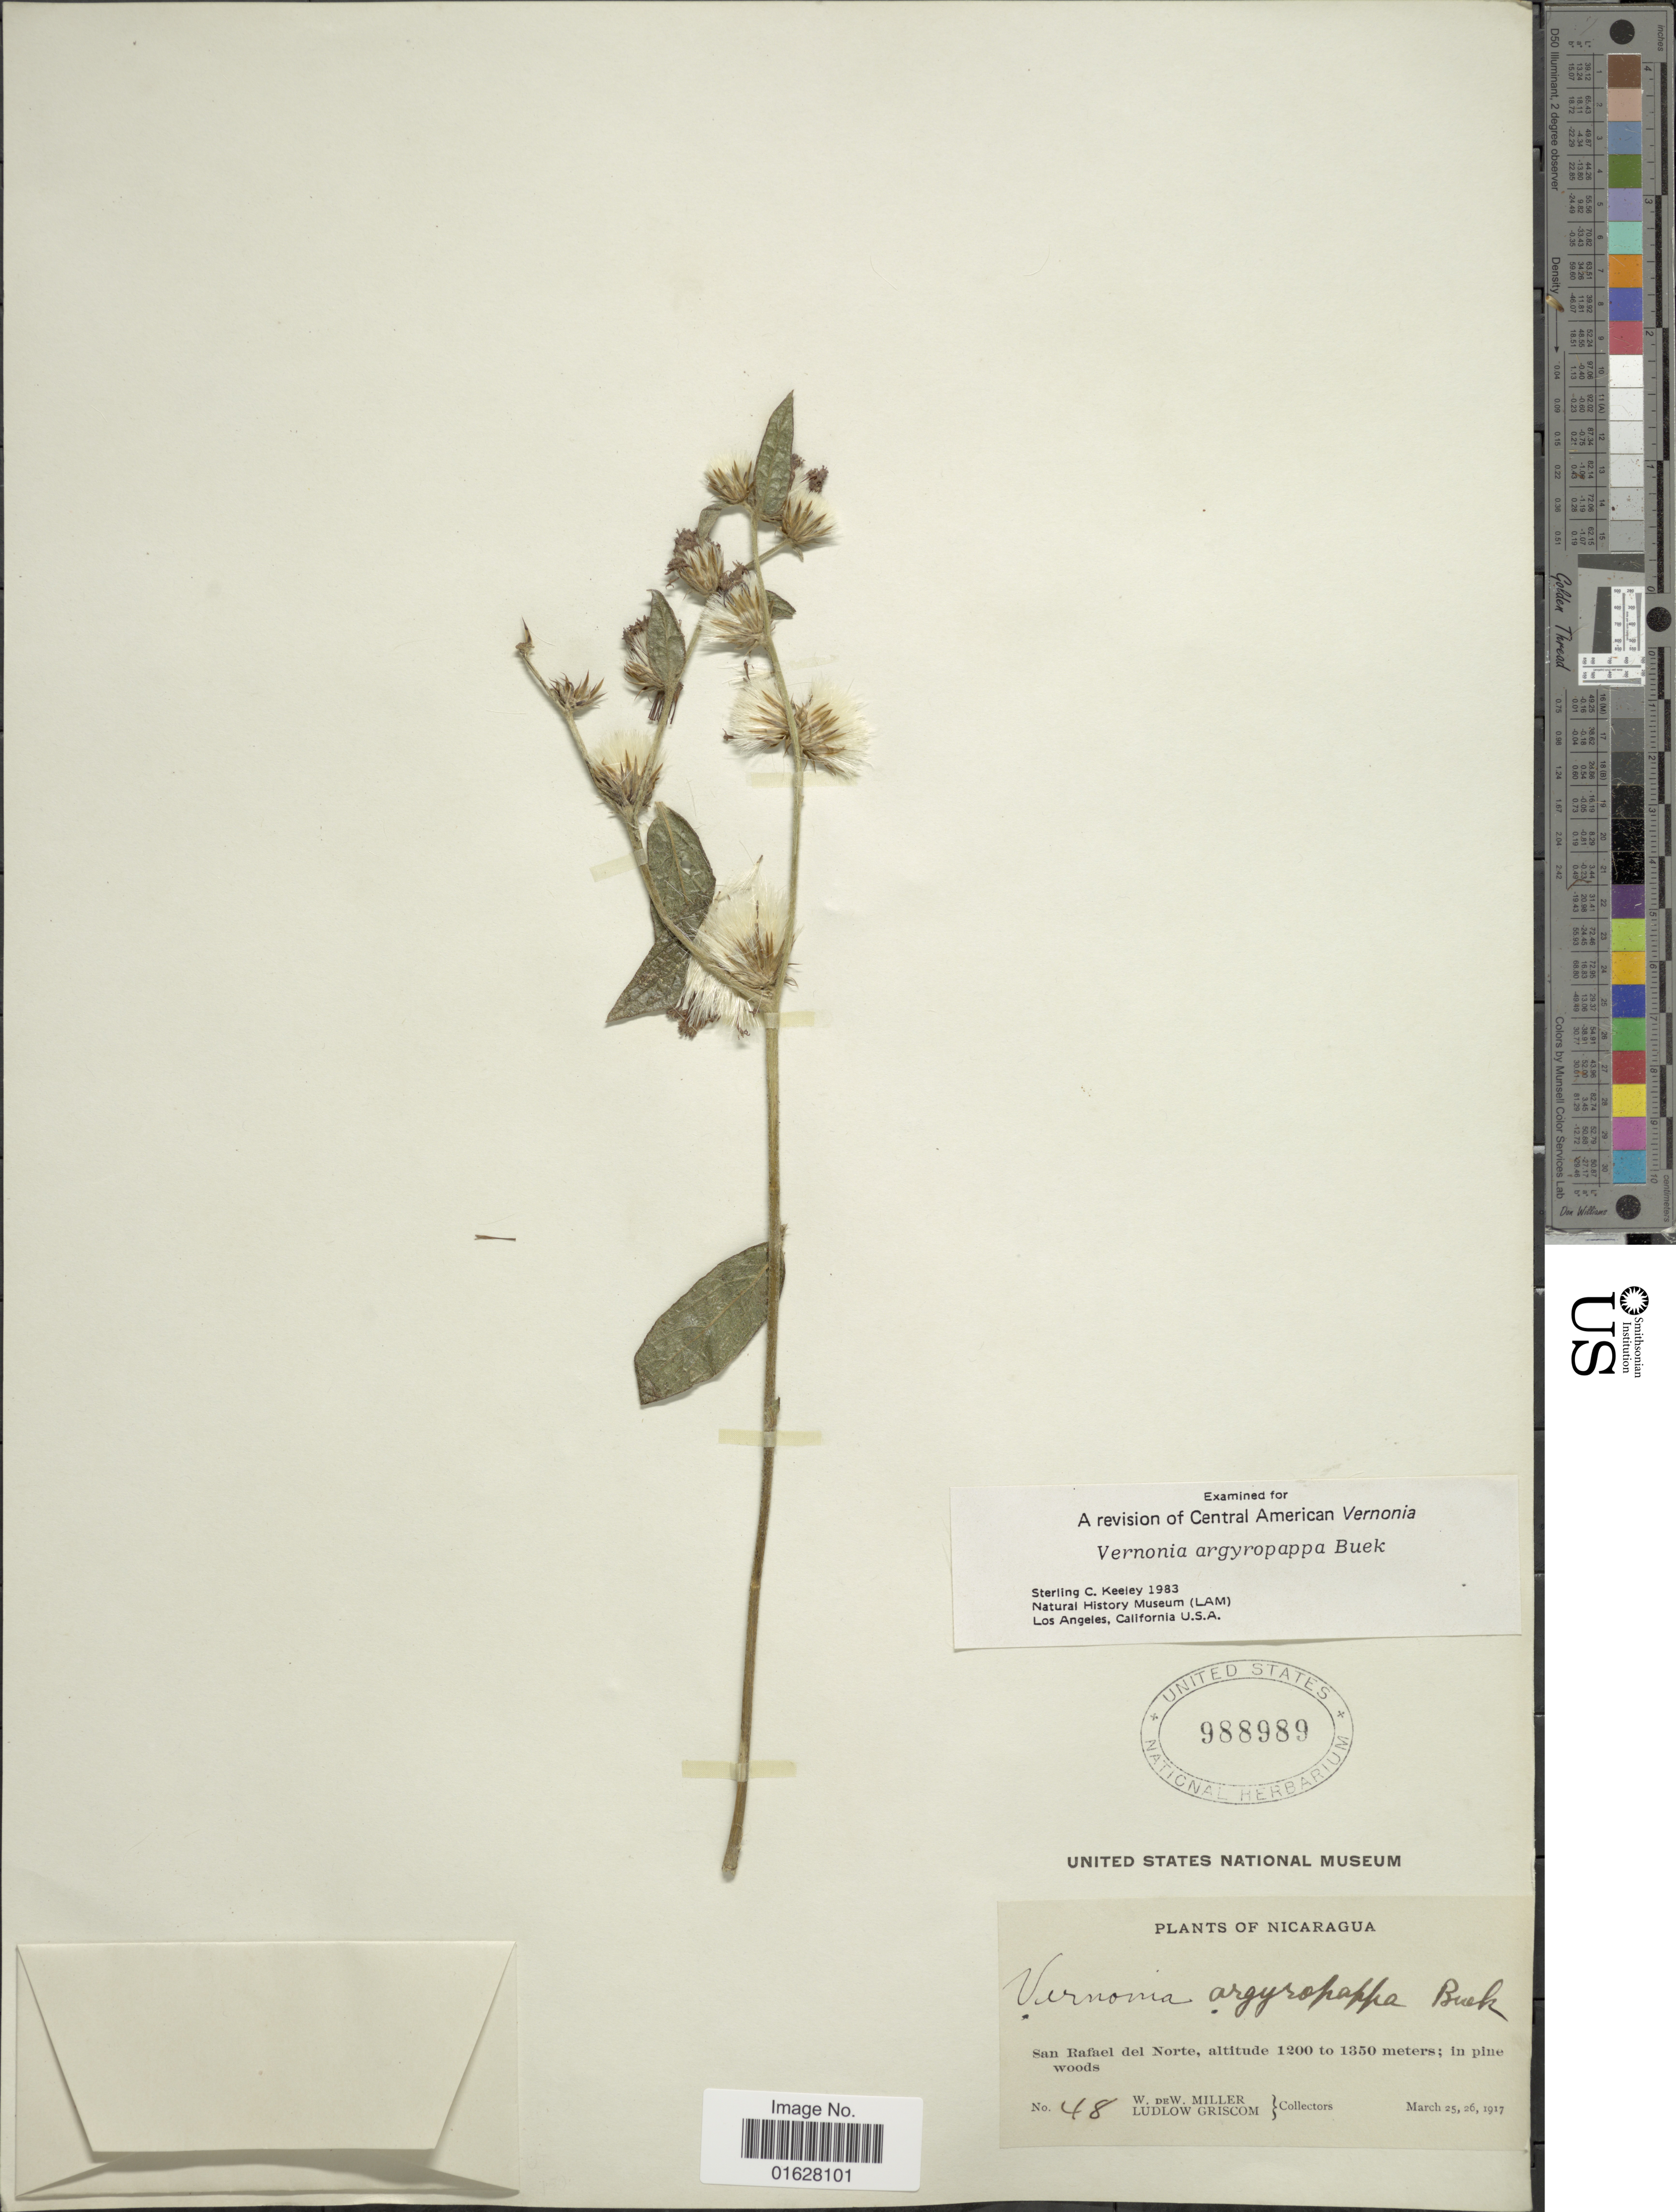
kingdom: Plantae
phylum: Tracheophyta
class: Magnoliopsida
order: Asterales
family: Asteraceae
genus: Lepidaploa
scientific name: Lepidaploa salzmannii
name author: (DC.) H. Rob.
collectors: W. D. Miller & L. Griscom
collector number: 48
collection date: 1917-03-25/1917-03-26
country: Nicaragua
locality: Nicaragua. San Rafael del norte, in pine woods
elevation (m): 1200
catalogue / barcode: US 988989